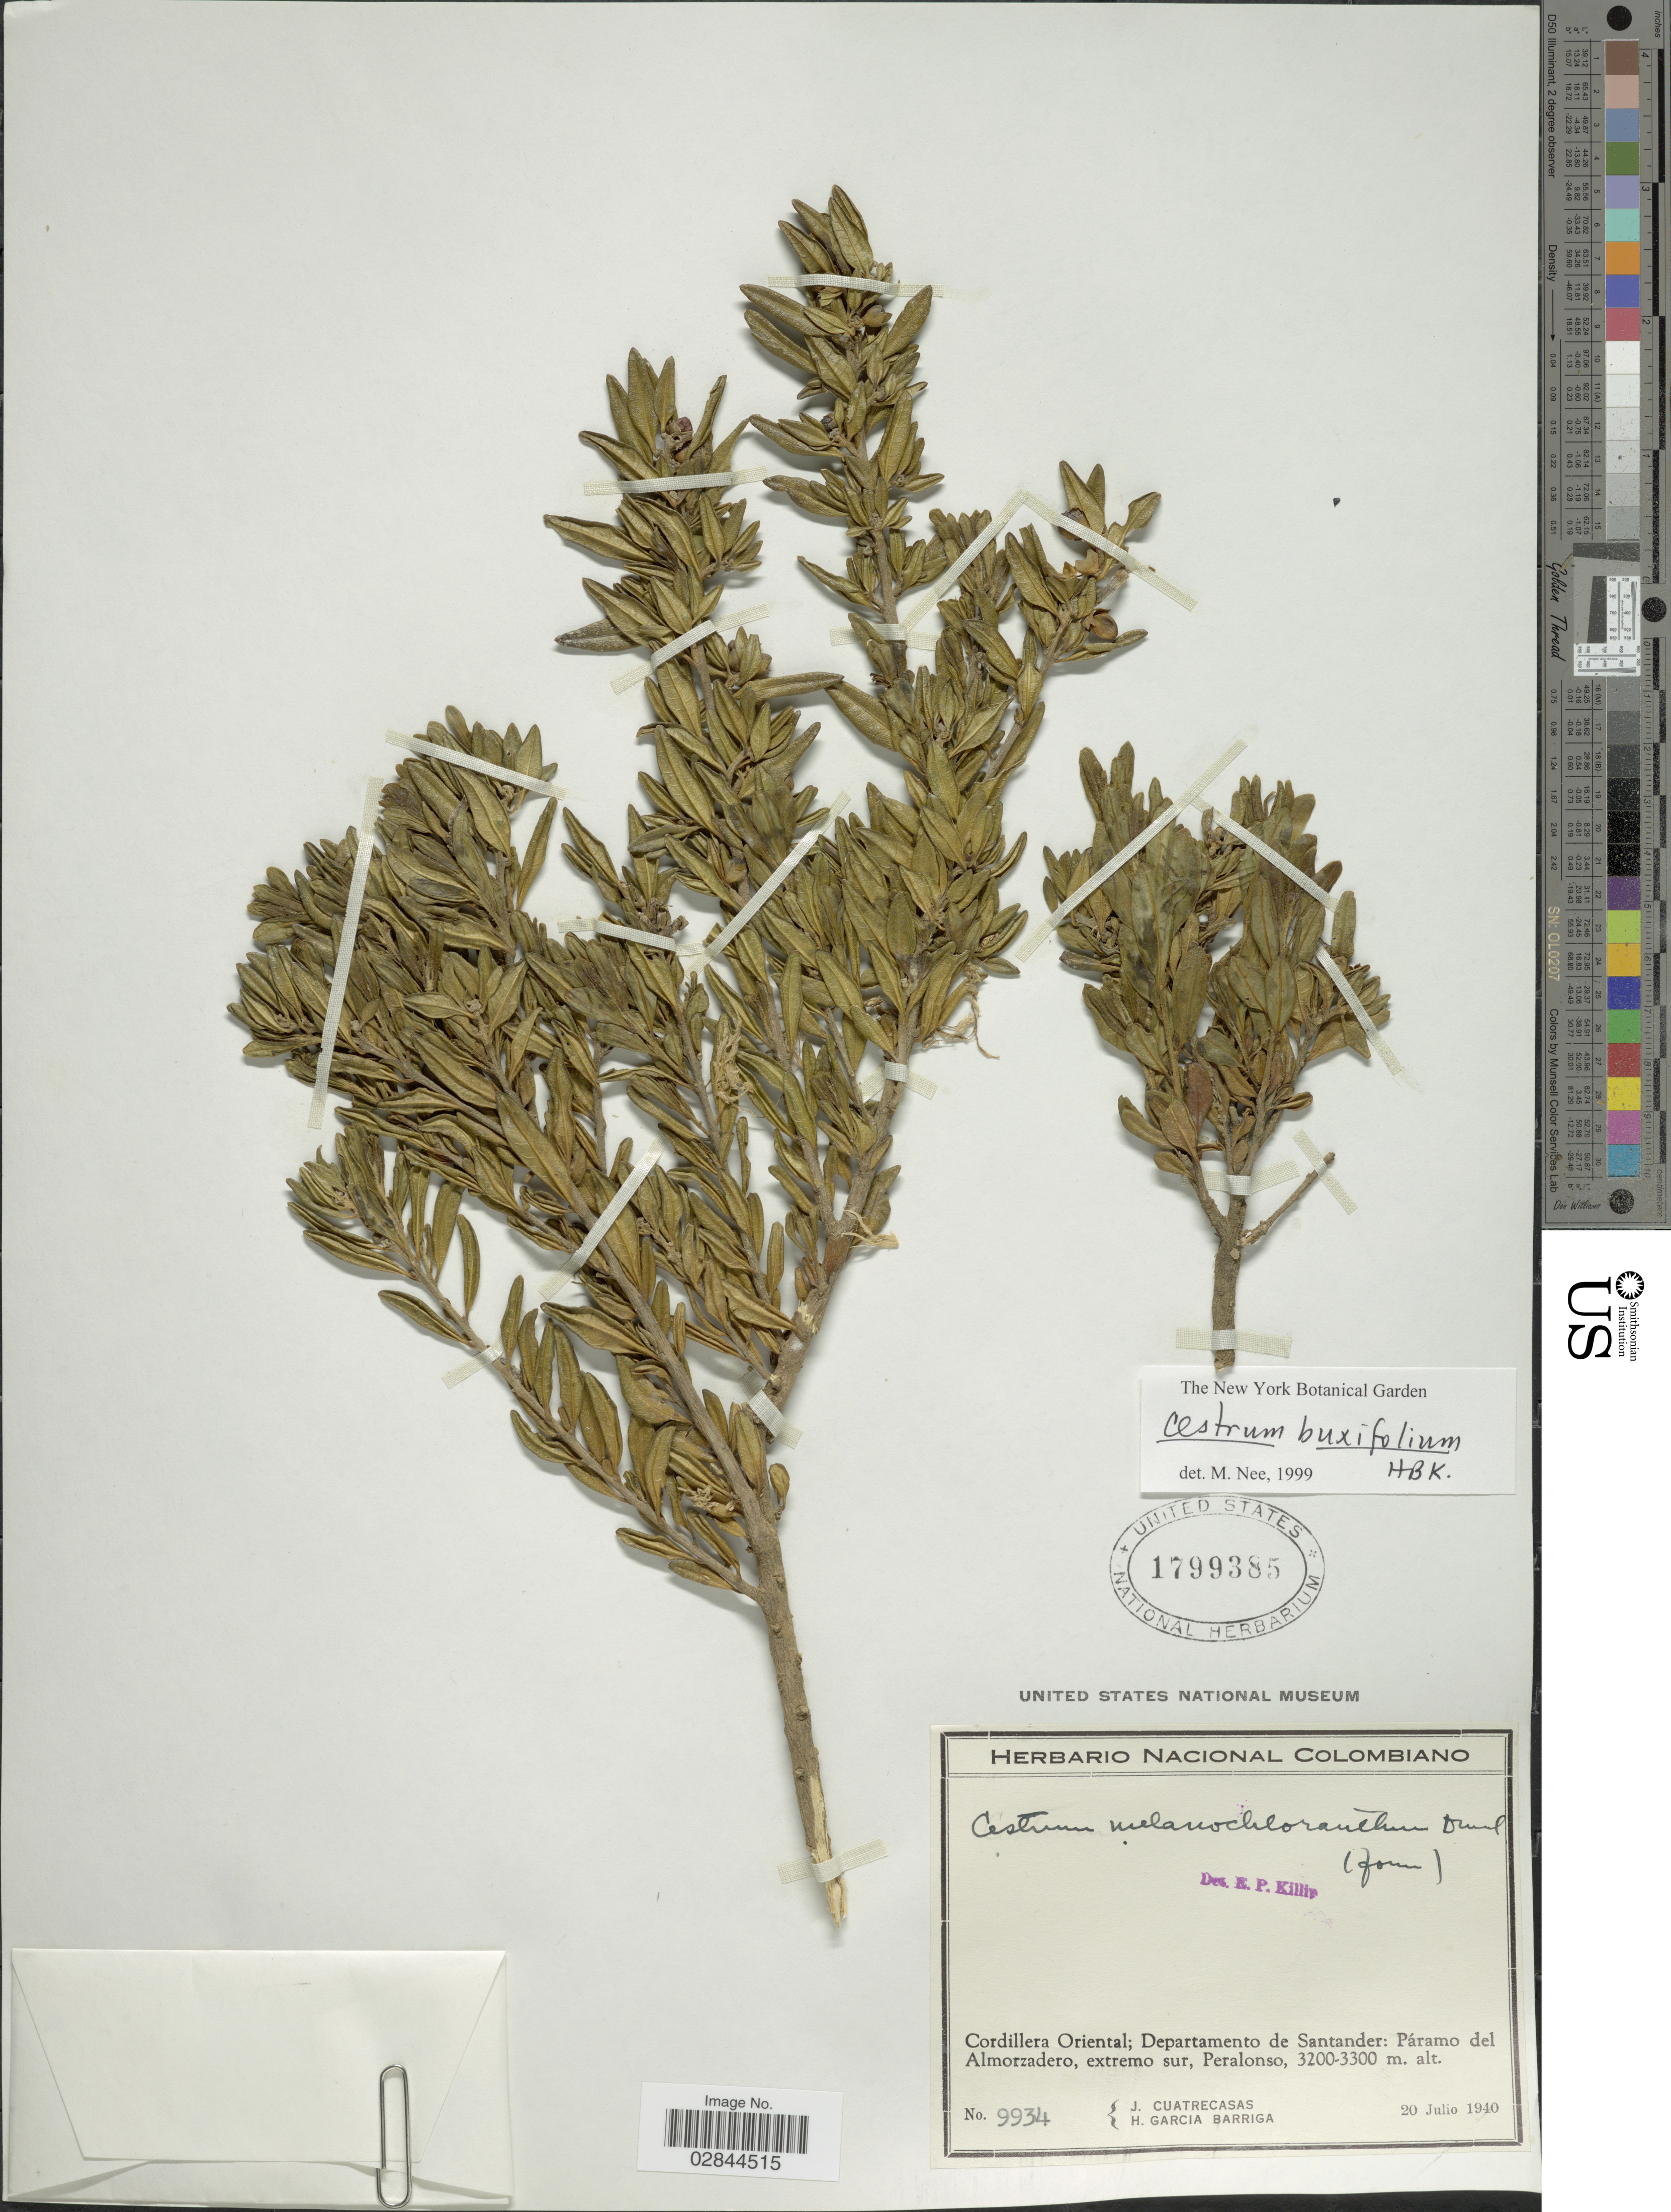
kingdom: Plantae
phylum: Tracheophyta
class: Magnoliopsida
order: Solanales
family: Solanaceae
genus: Cestrum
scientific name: Cestrum buxifolium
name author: Kunth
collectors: J. Cuatrecasas & H. García Barriga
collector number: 9934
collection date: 1940-07-20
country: Colombia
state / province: Santander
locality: Cordillera Oriental; Departamento de Santander: Páramo del Almorzadero, extremo sur, Peralonso.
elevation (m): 3200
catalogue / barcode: US 1799385